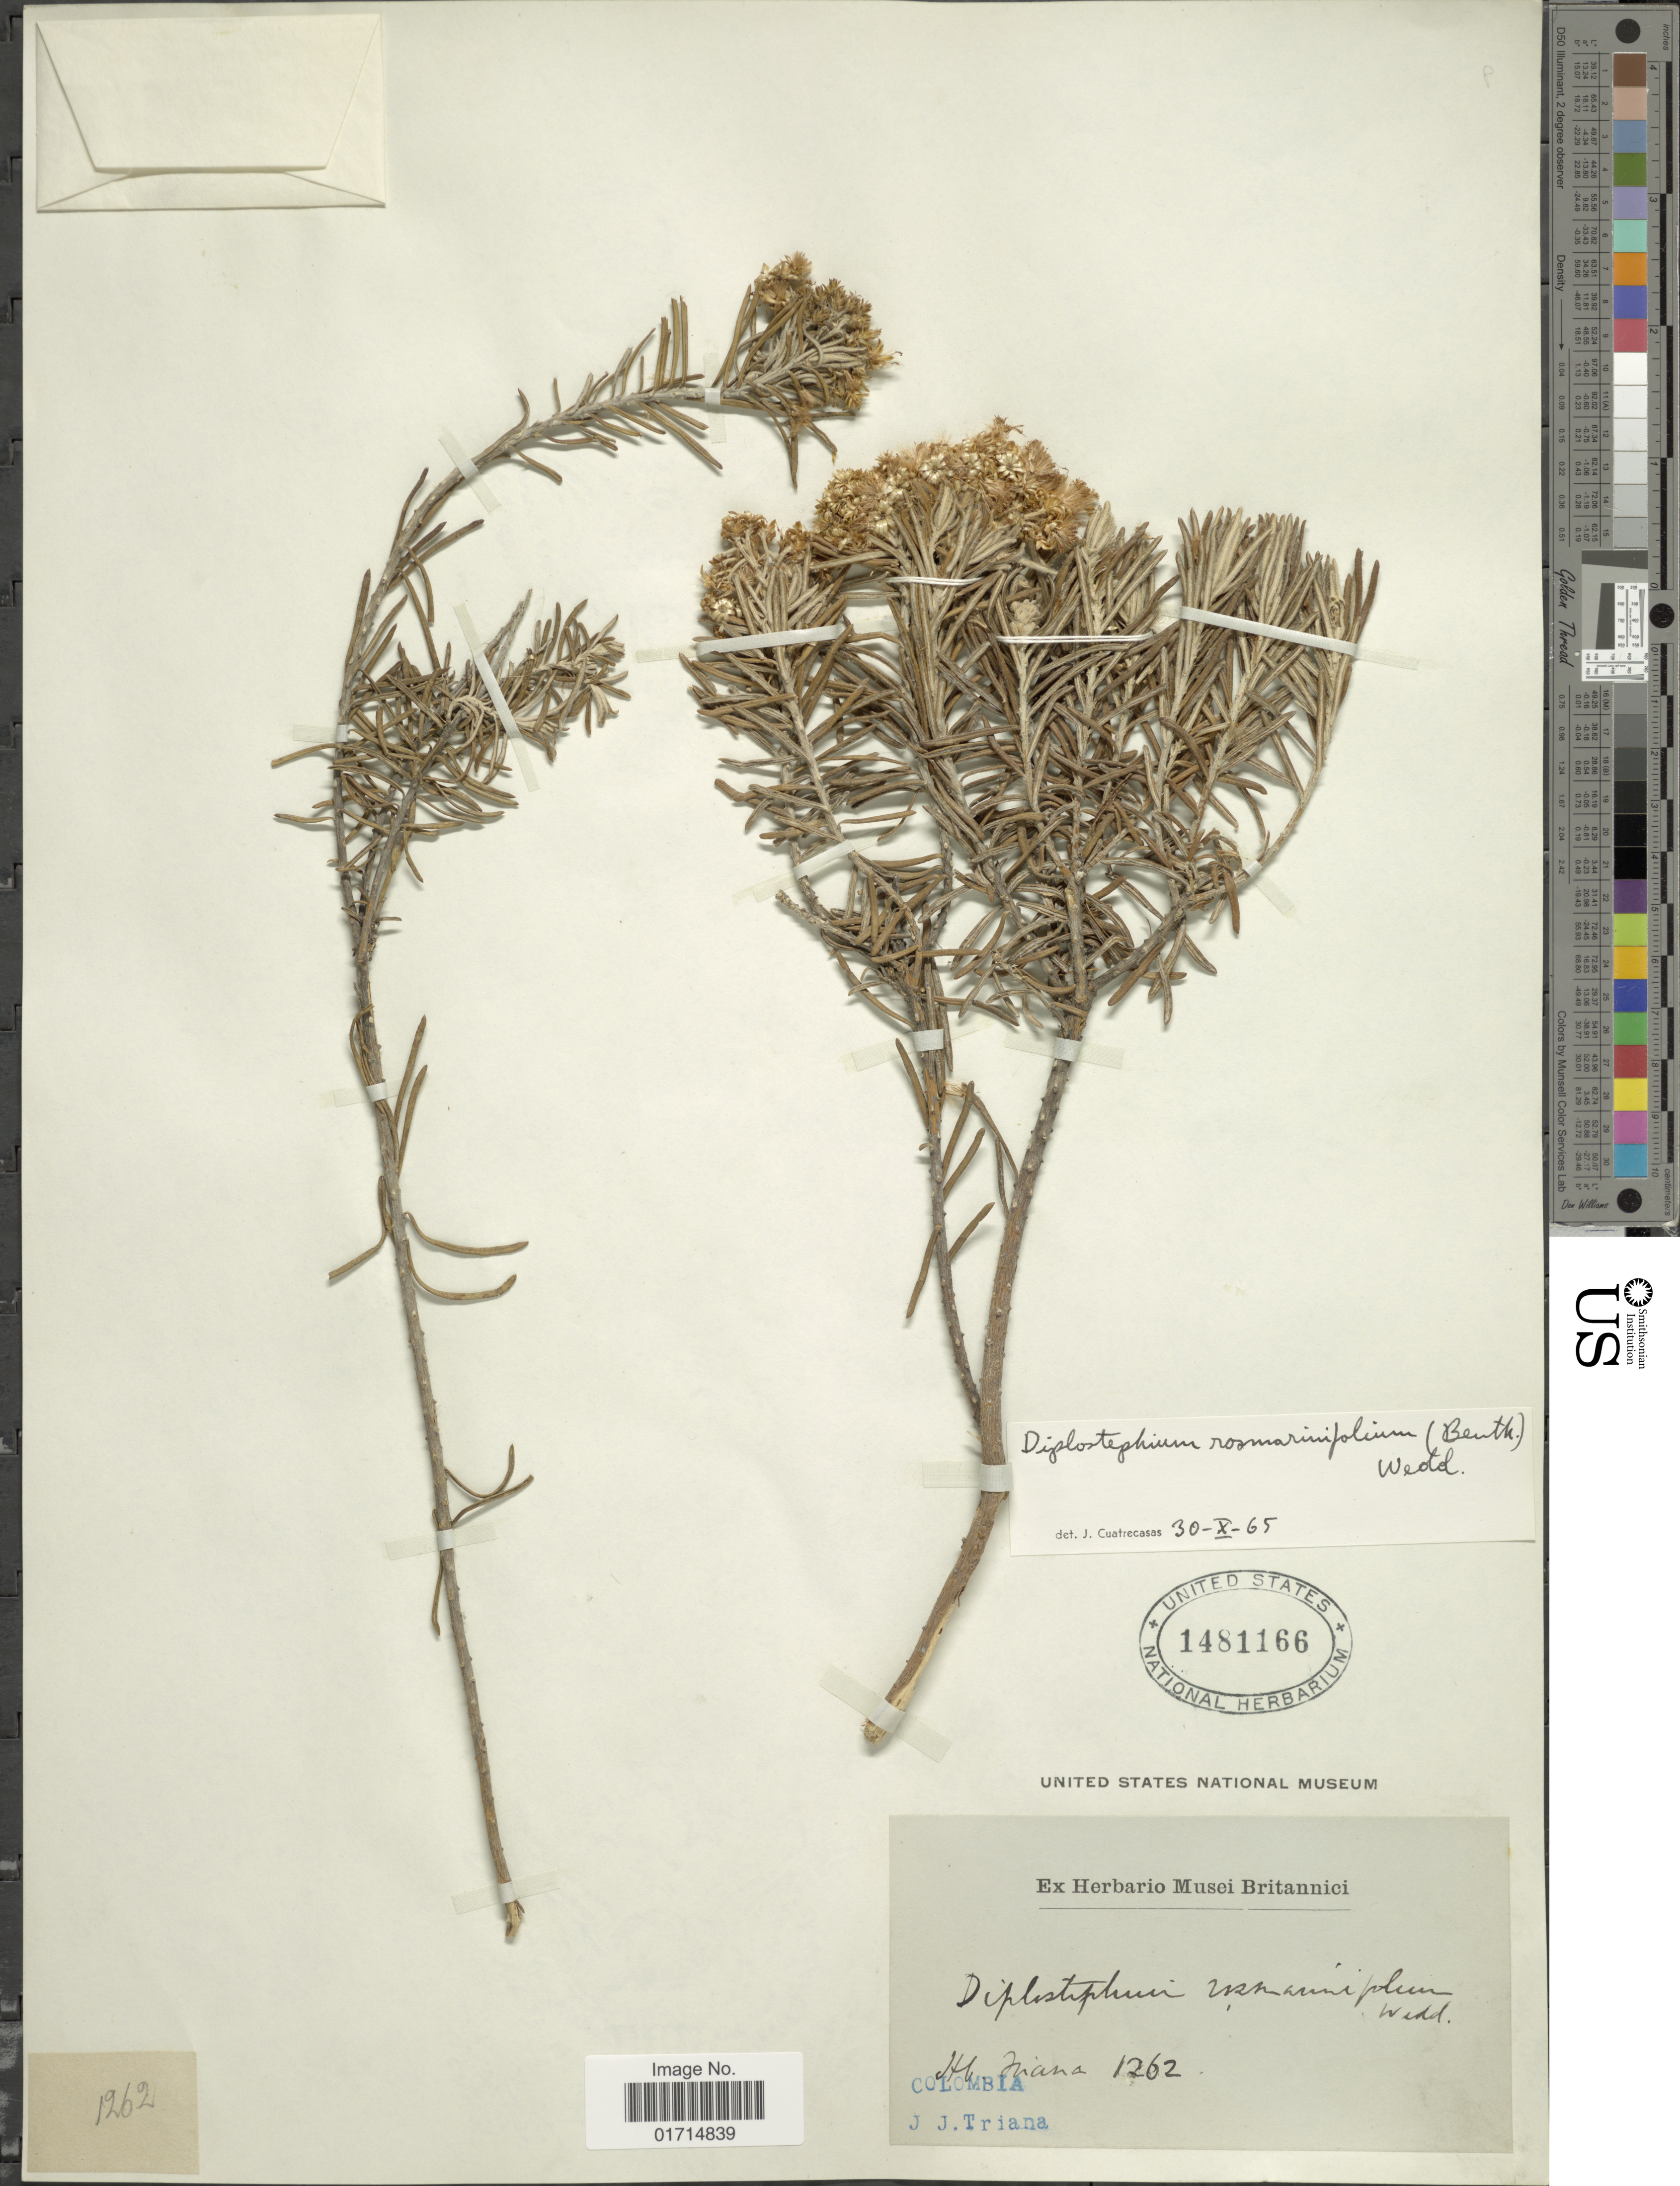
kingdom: Plantae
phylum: Tracheophyta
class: Magnoliopsida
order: Asterales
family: Asteraceae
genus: Diplostephium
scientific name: Diplostephium rosmarinifolium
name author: (Benth.) Wedd.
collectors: J. J. Triana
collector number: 1262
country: Colombia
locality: Colombia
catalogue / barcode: US 1481166